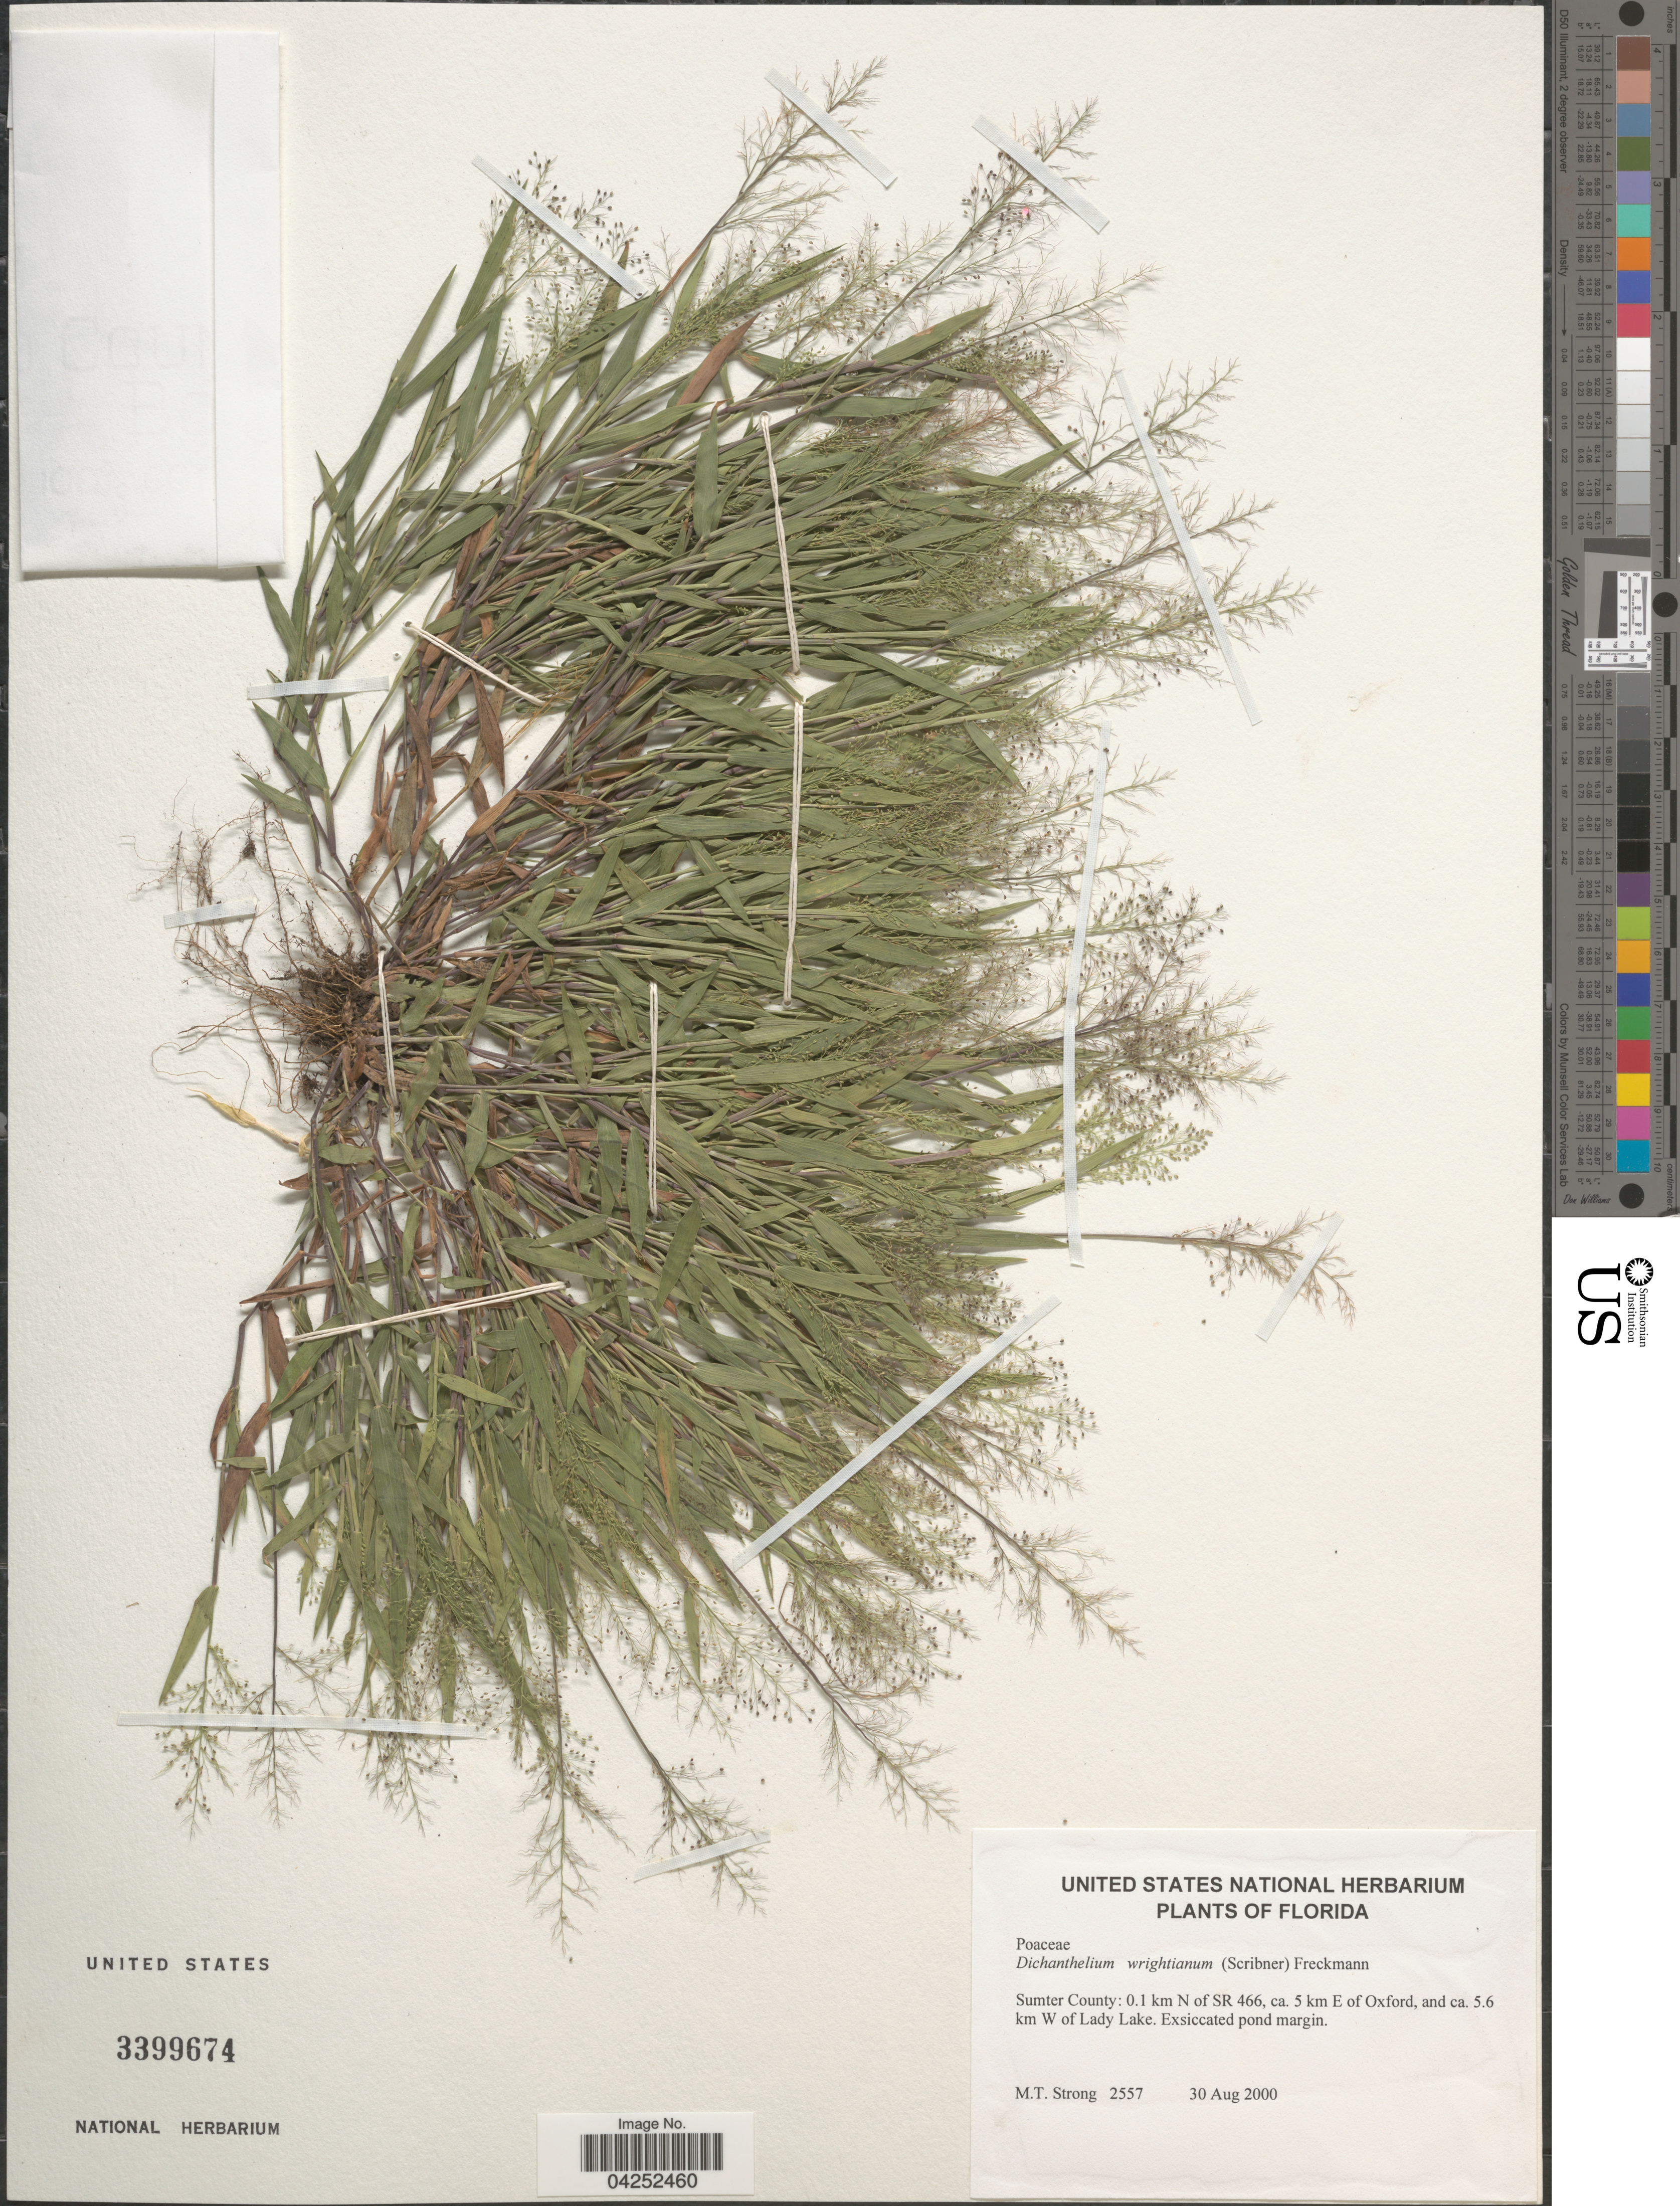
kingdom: Plantae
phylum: Tracheophyta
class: Liliopsida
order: Poales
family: Poaceae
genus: Dichanthelium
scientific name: Dichanthelium bicknellii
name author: (Nash) LeBlond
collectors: M. T. Strong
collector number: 2557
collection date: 2000-08-30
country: United States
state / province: Florida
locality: Sumter County: 0.1 km N of SR 466, ca. 5 km E of Oxford, and ca. 5.6 km W of Lady Lake.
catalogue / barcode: US 3399674